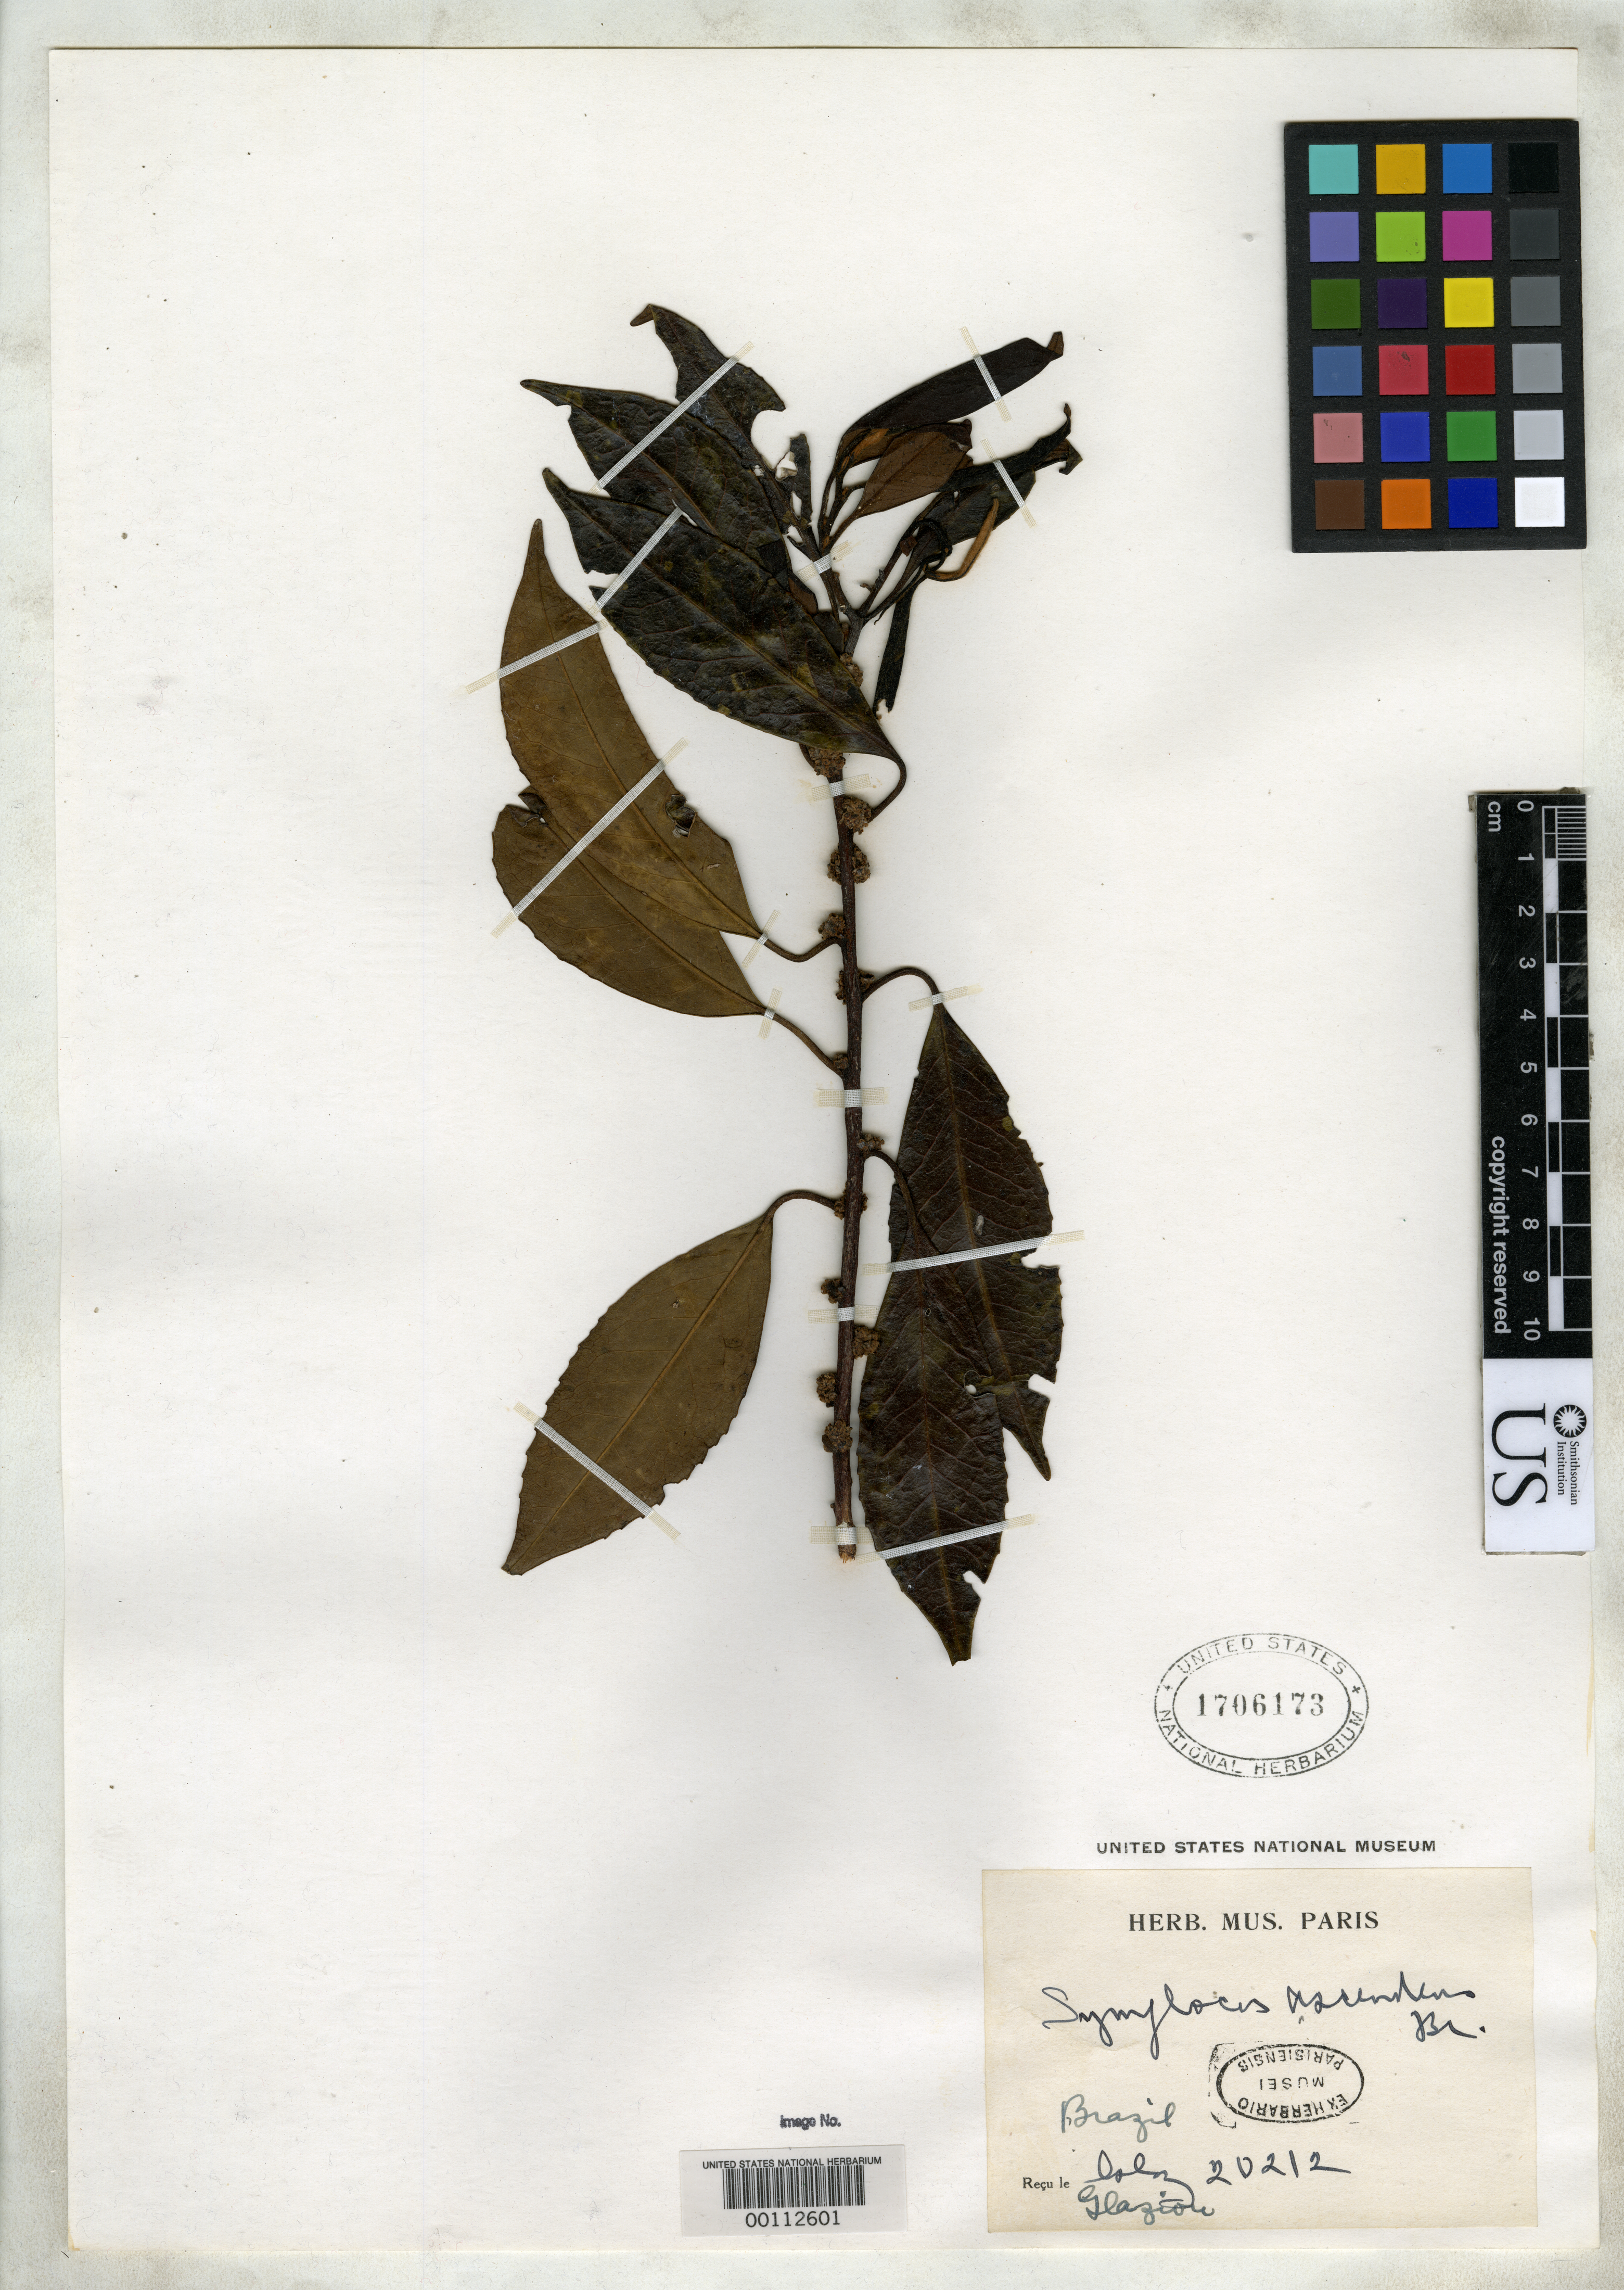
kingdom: Plantae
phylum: Tracheophyta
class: Magnoliopsida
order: Ericales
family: Symplocaceae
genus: Symplocos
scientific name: Symplocos ascendens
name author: Brand in Engl.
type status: Isotype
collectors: A. F. M. Glaziou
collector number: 20212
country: Brazil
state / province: Rio de Janeiro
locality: Rio de Janeiro, Alto Macahe near Nova Friburgo.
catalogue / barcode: US 1706173